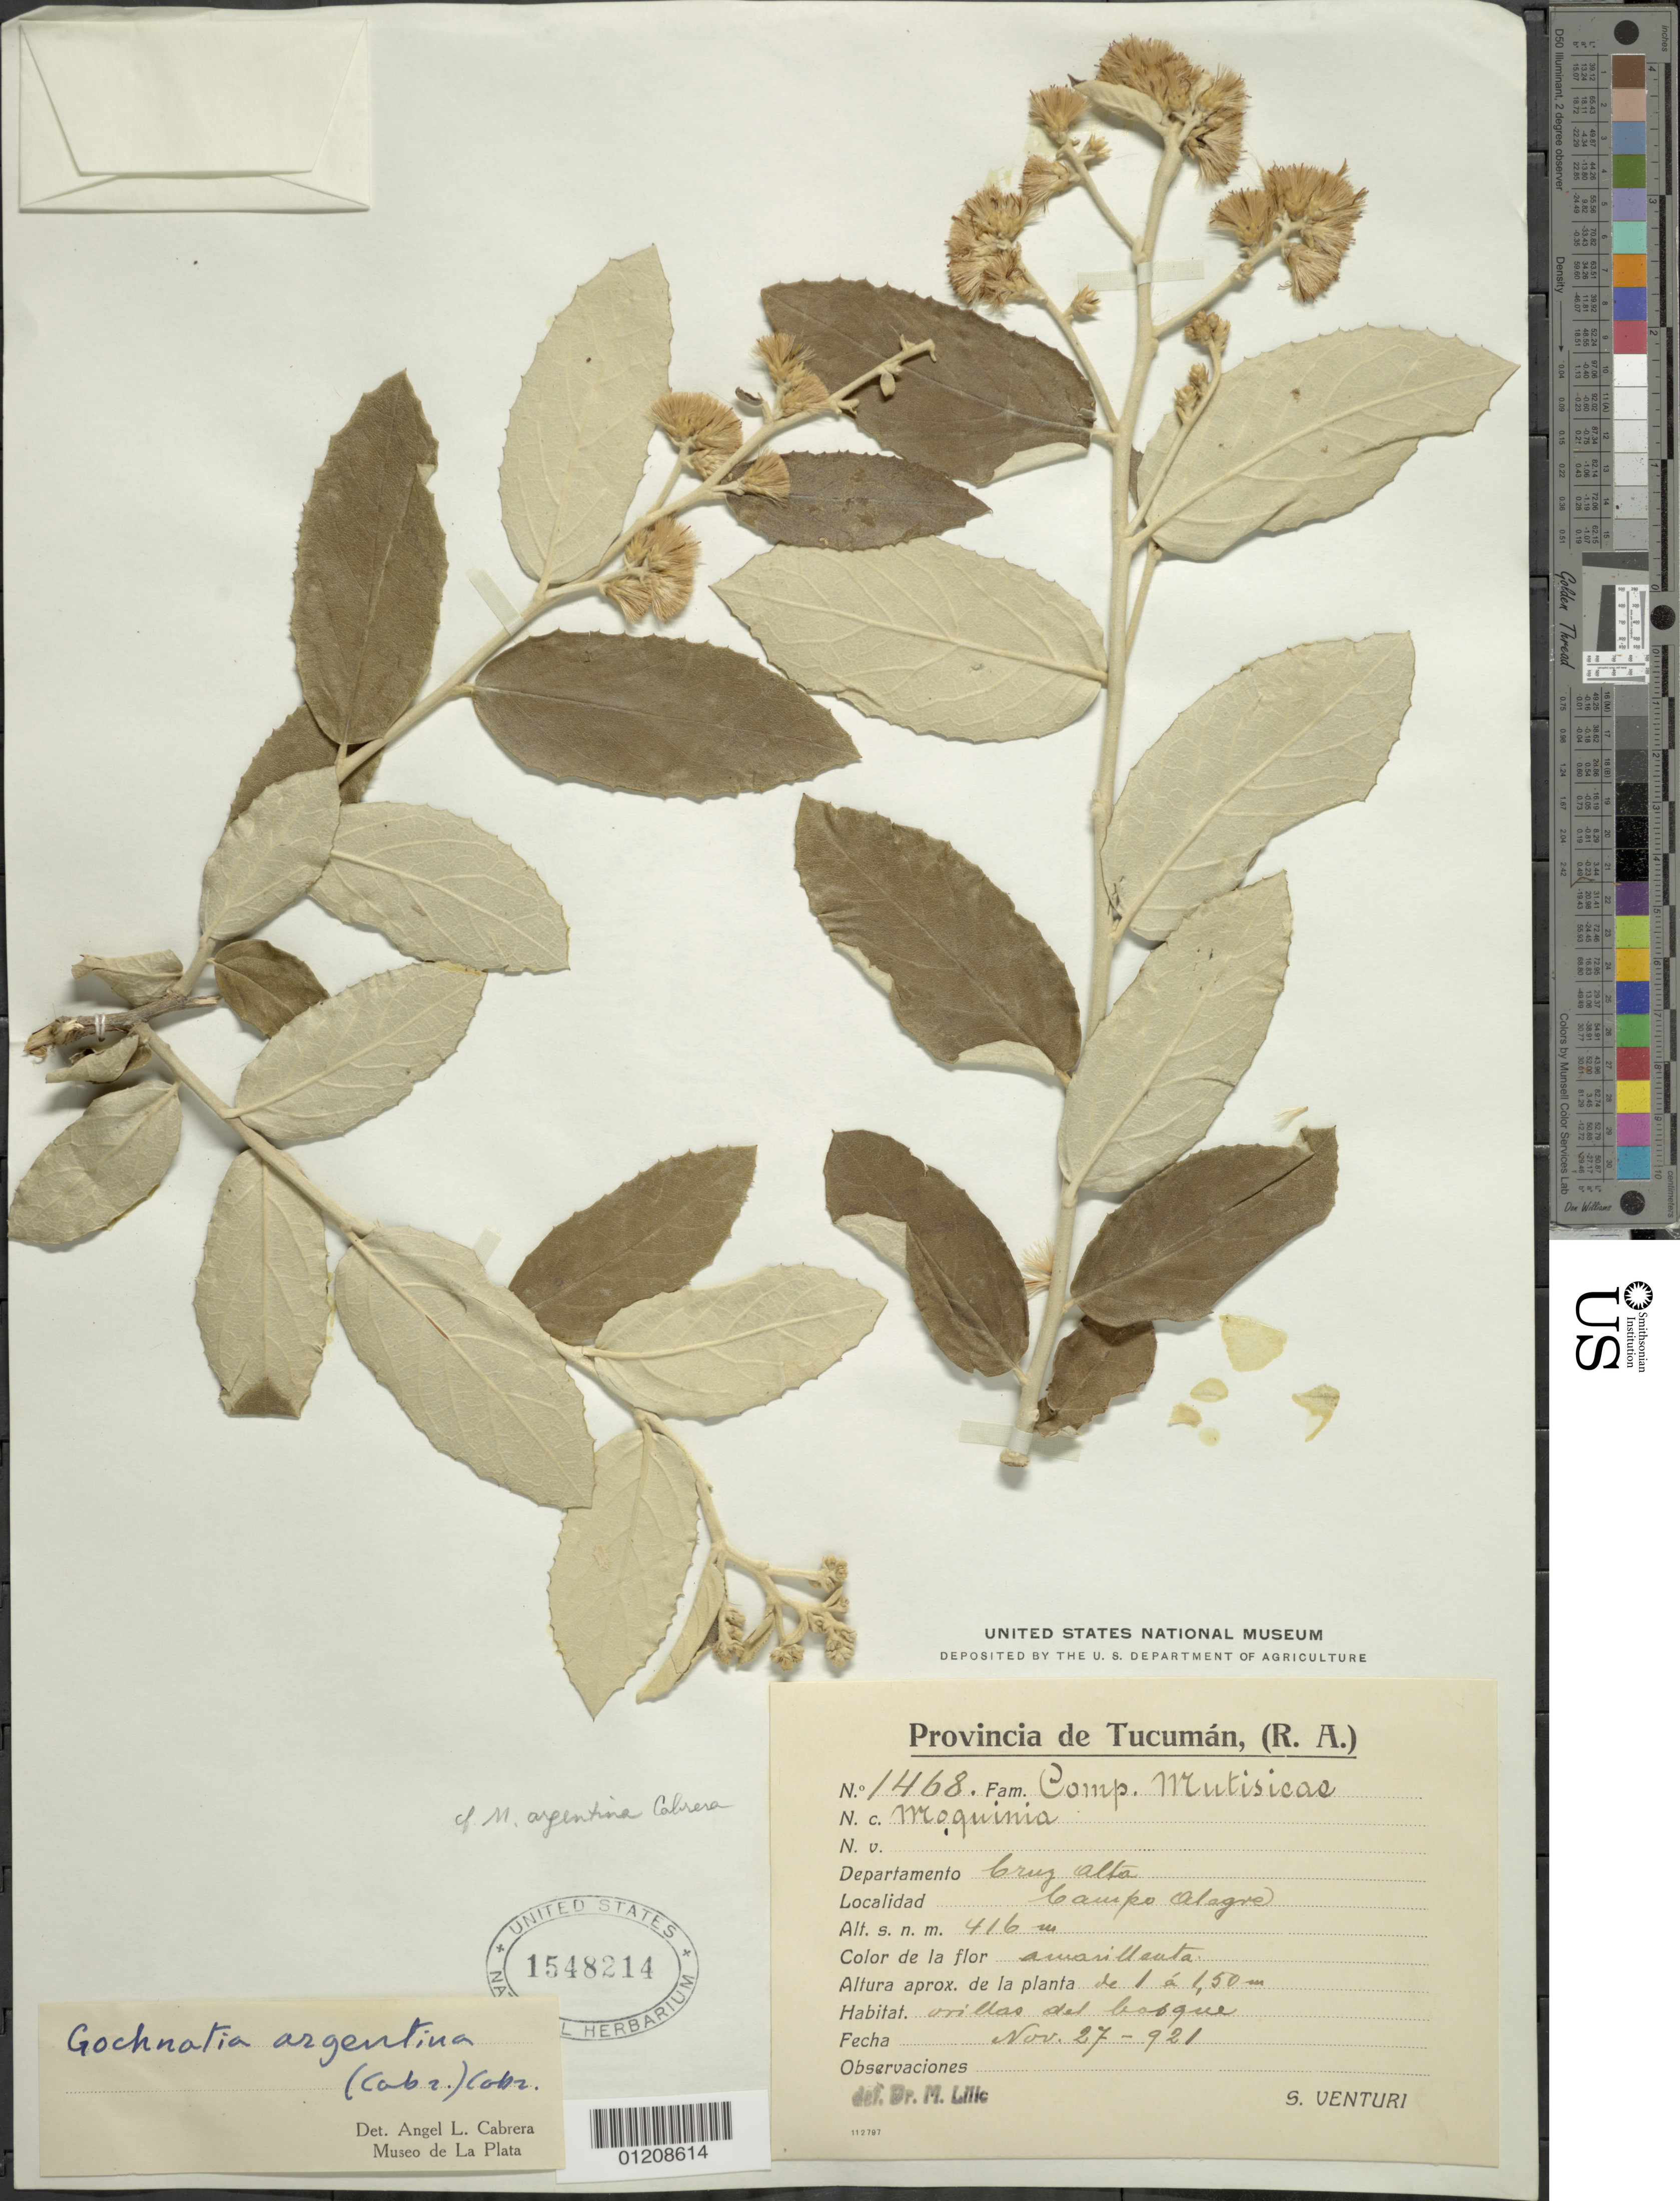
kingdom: Plantae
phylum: Tracheophyta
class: Magnoliopsida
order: Asterales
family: Asteraceae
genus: Moquiniastrum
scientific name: Moquiniastrum argentinum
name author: (Cabrera) G. Sancho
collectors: S. Venturi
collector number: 1468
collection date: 1921-11-27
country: Argentina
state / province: Tucumán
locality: Cruz Alta, Campo Alegre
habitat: orillas del basque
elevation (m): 416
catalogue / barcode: US 1548214